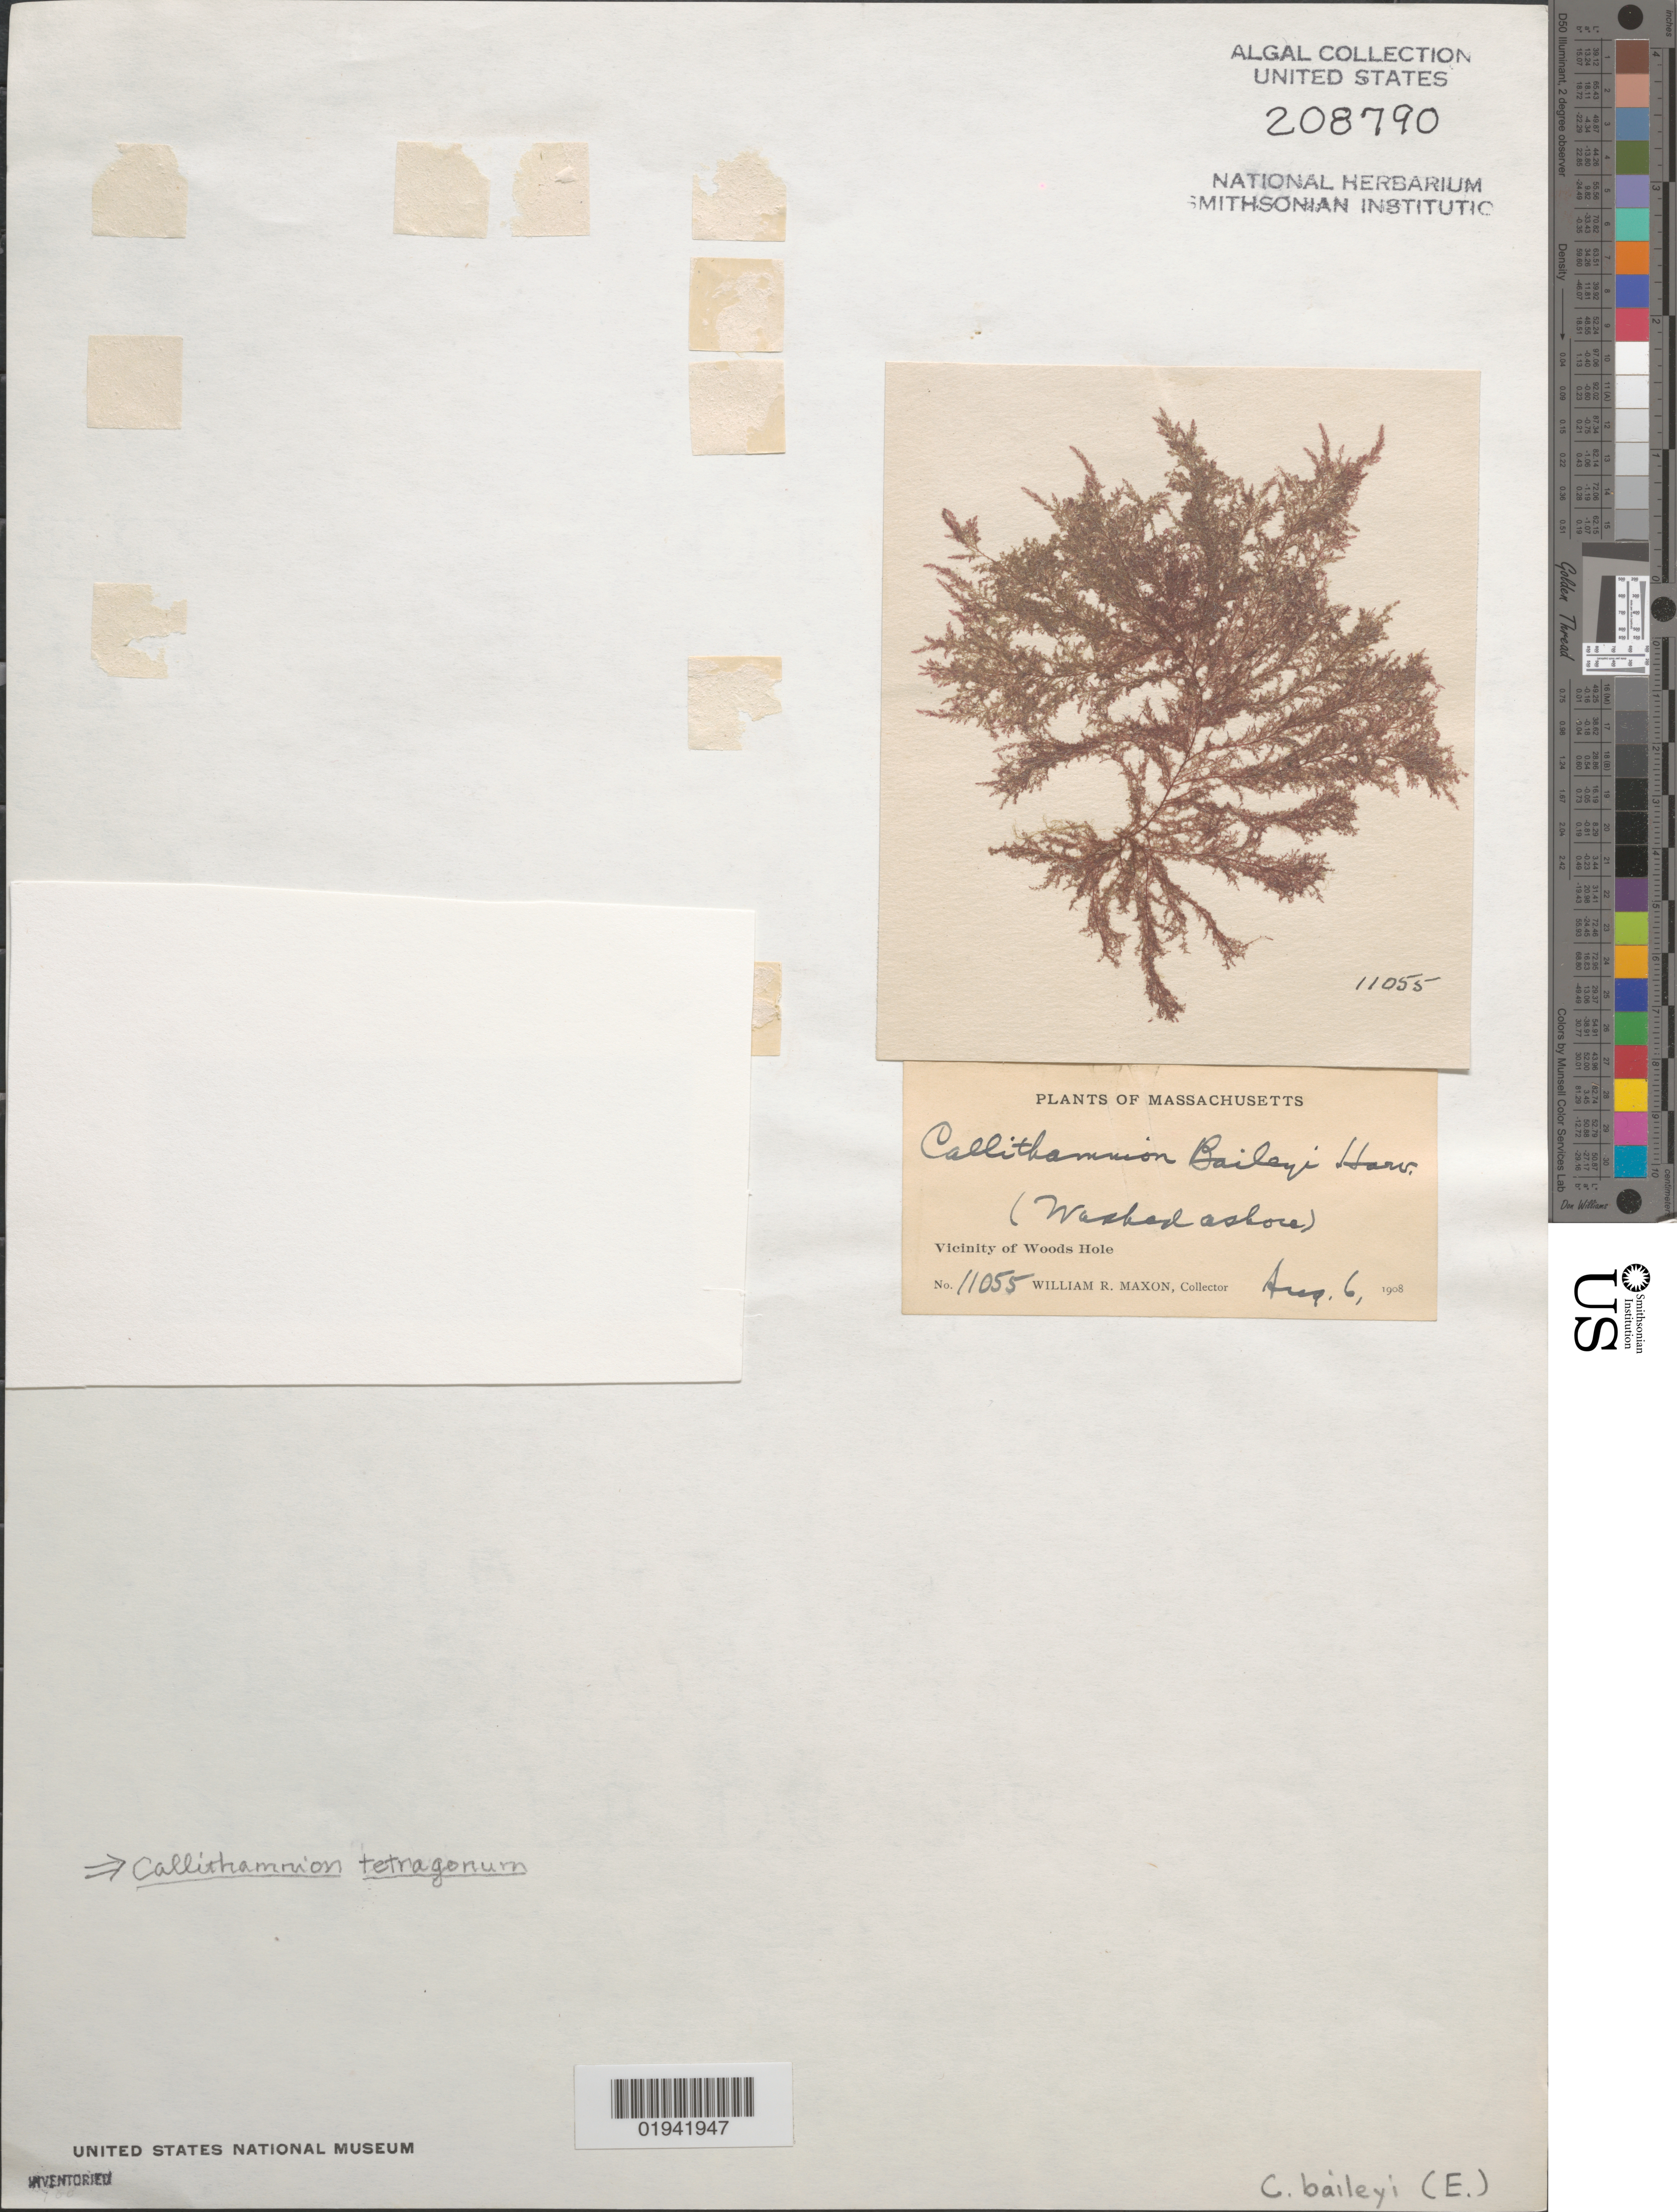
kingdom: Plantae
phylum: Rhodophyta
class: Florideophyceae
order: Ceramiales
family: Callithamniaceae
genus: Callithamnion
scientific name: Callithamnion tetragonum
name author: (With.) S.F. Gray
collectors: W. R. Maxon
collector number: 11055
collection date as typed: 06 Aug 1908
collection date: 1908-08-06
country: United States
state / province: Massachusetts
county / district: Barnstable County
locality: Woods Hole area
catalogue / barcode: US 208790